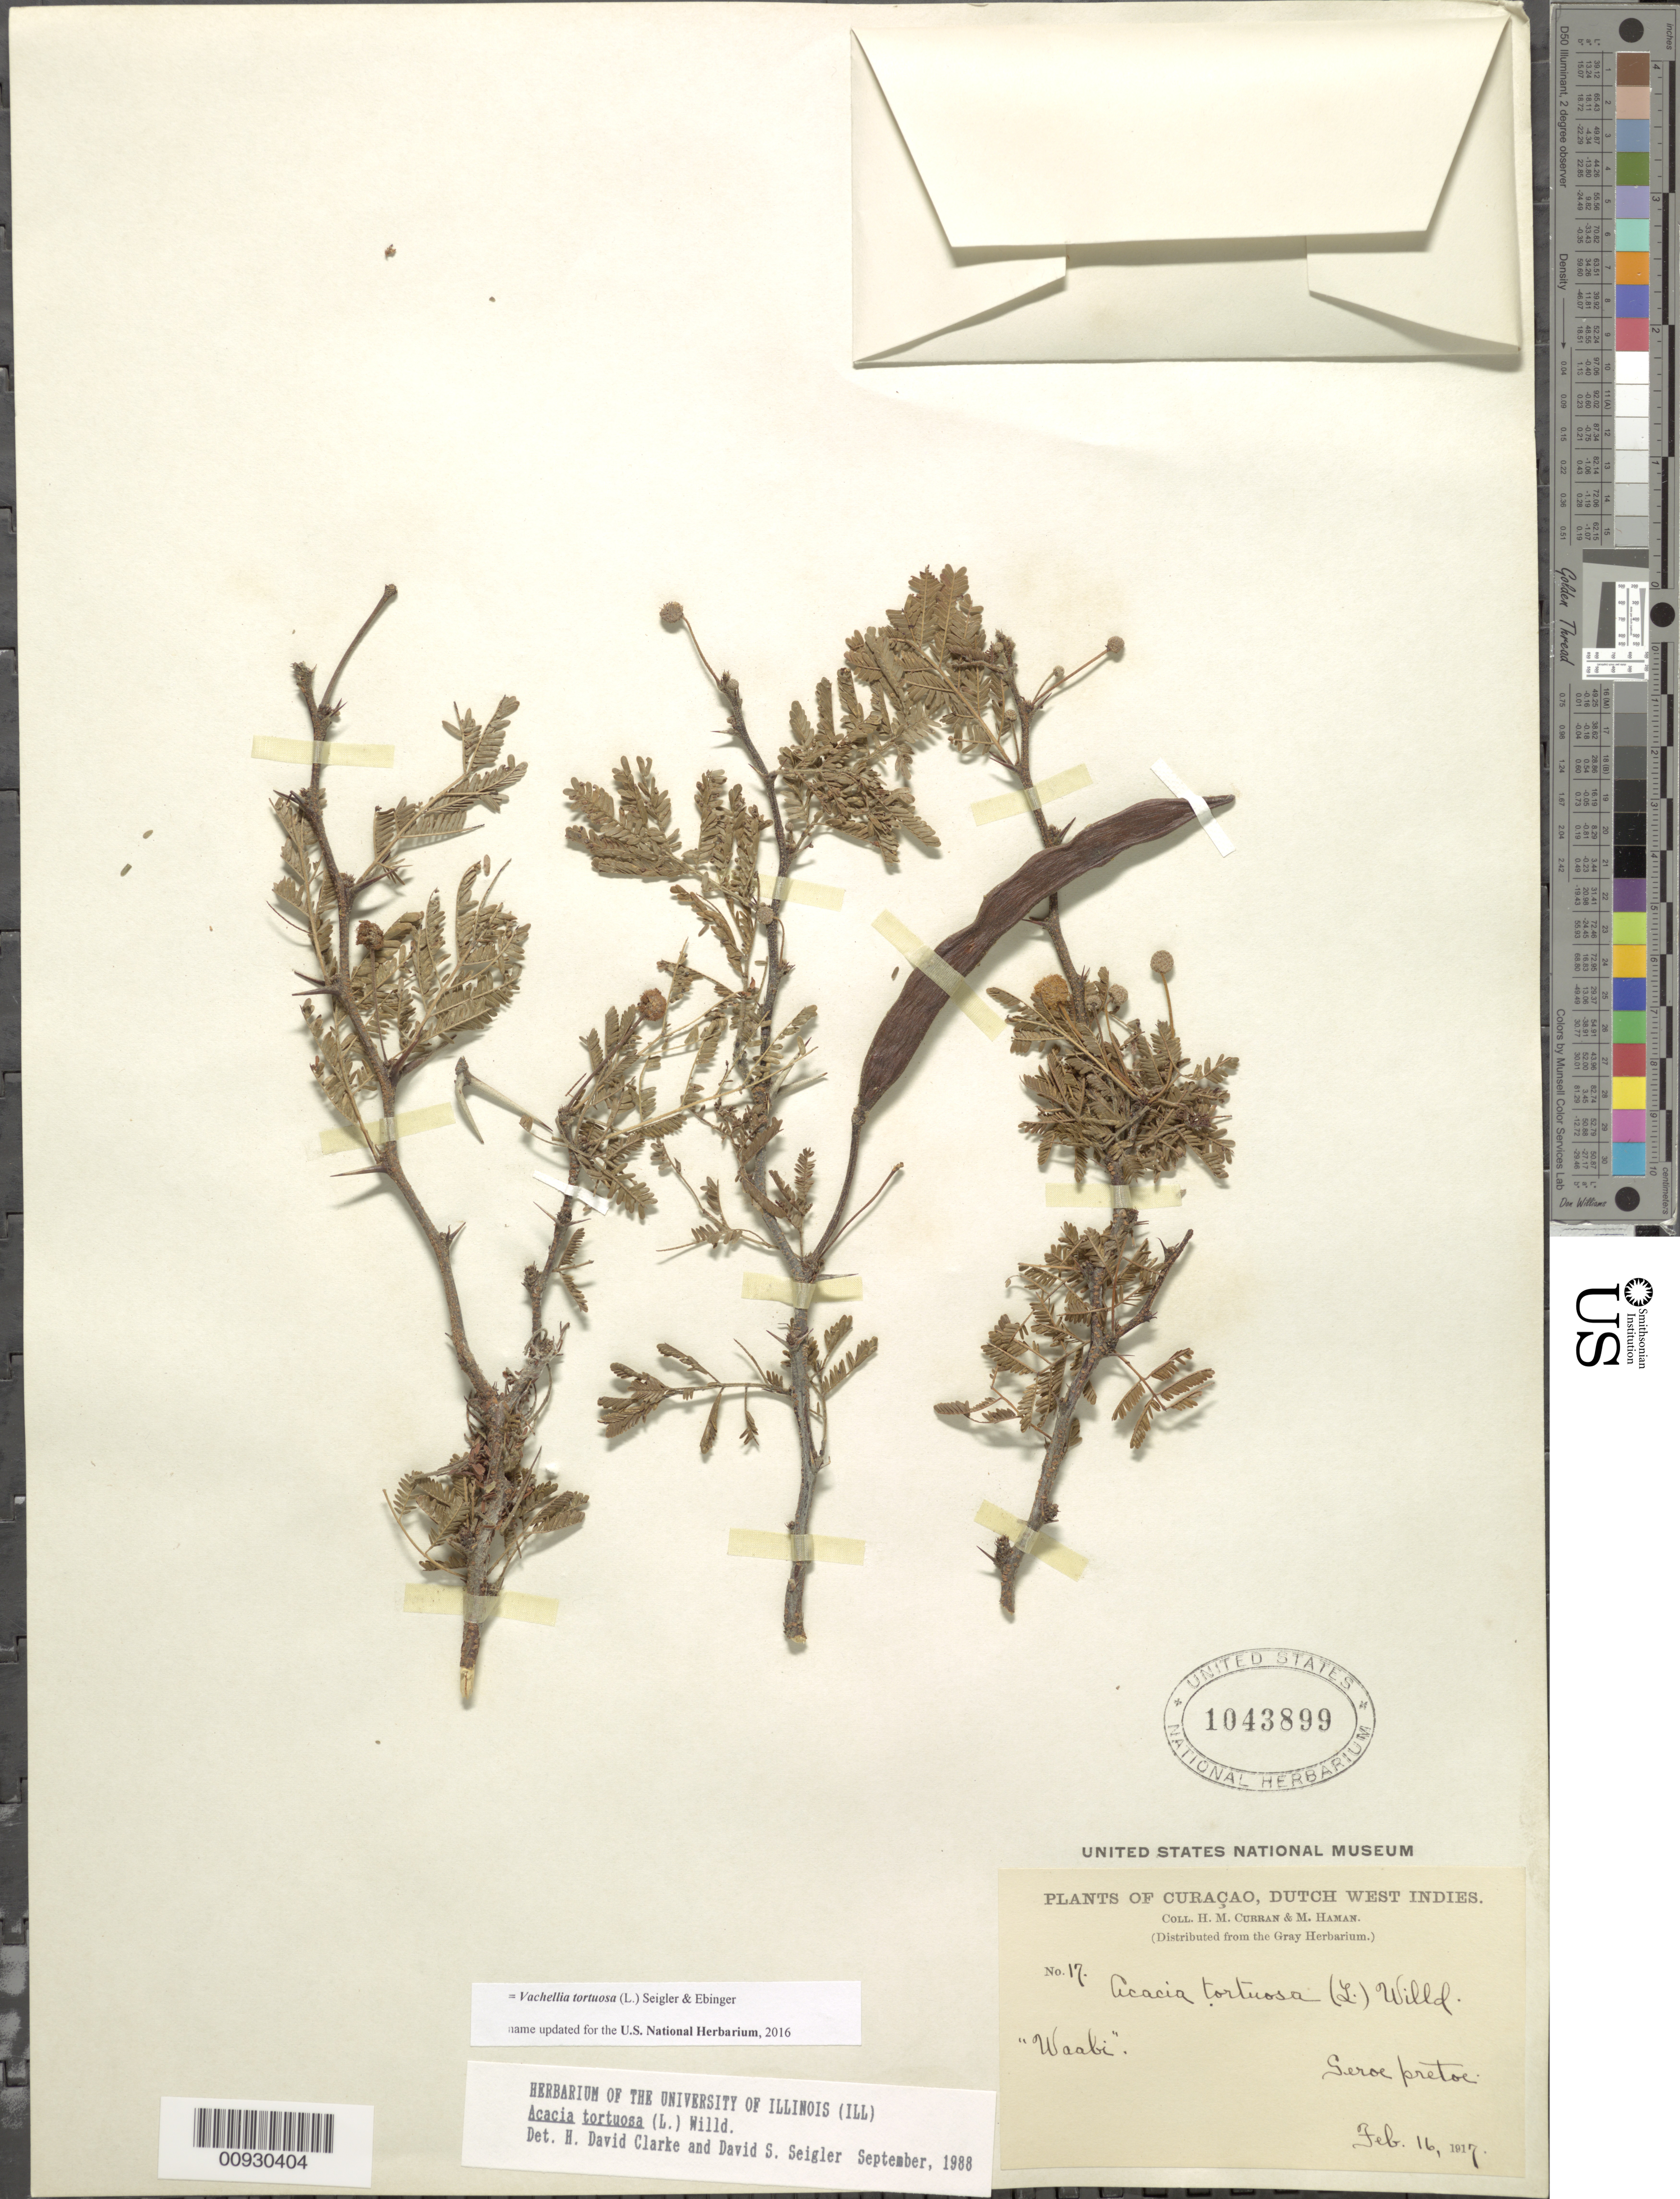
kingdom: Plantae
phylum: Tracheophyta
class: Magnoliopsida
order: Fabales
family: Fabaceae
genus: Vachellia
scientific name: Vachellia tortuosa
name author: (L.) Seigler & Ebinger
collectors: H. M. Curran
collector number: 17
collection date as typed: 16 Feb 1917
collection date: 1917-02-16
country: Curaçao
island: Curaçao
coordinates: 0 N, 0 E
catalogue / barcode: US 1043899